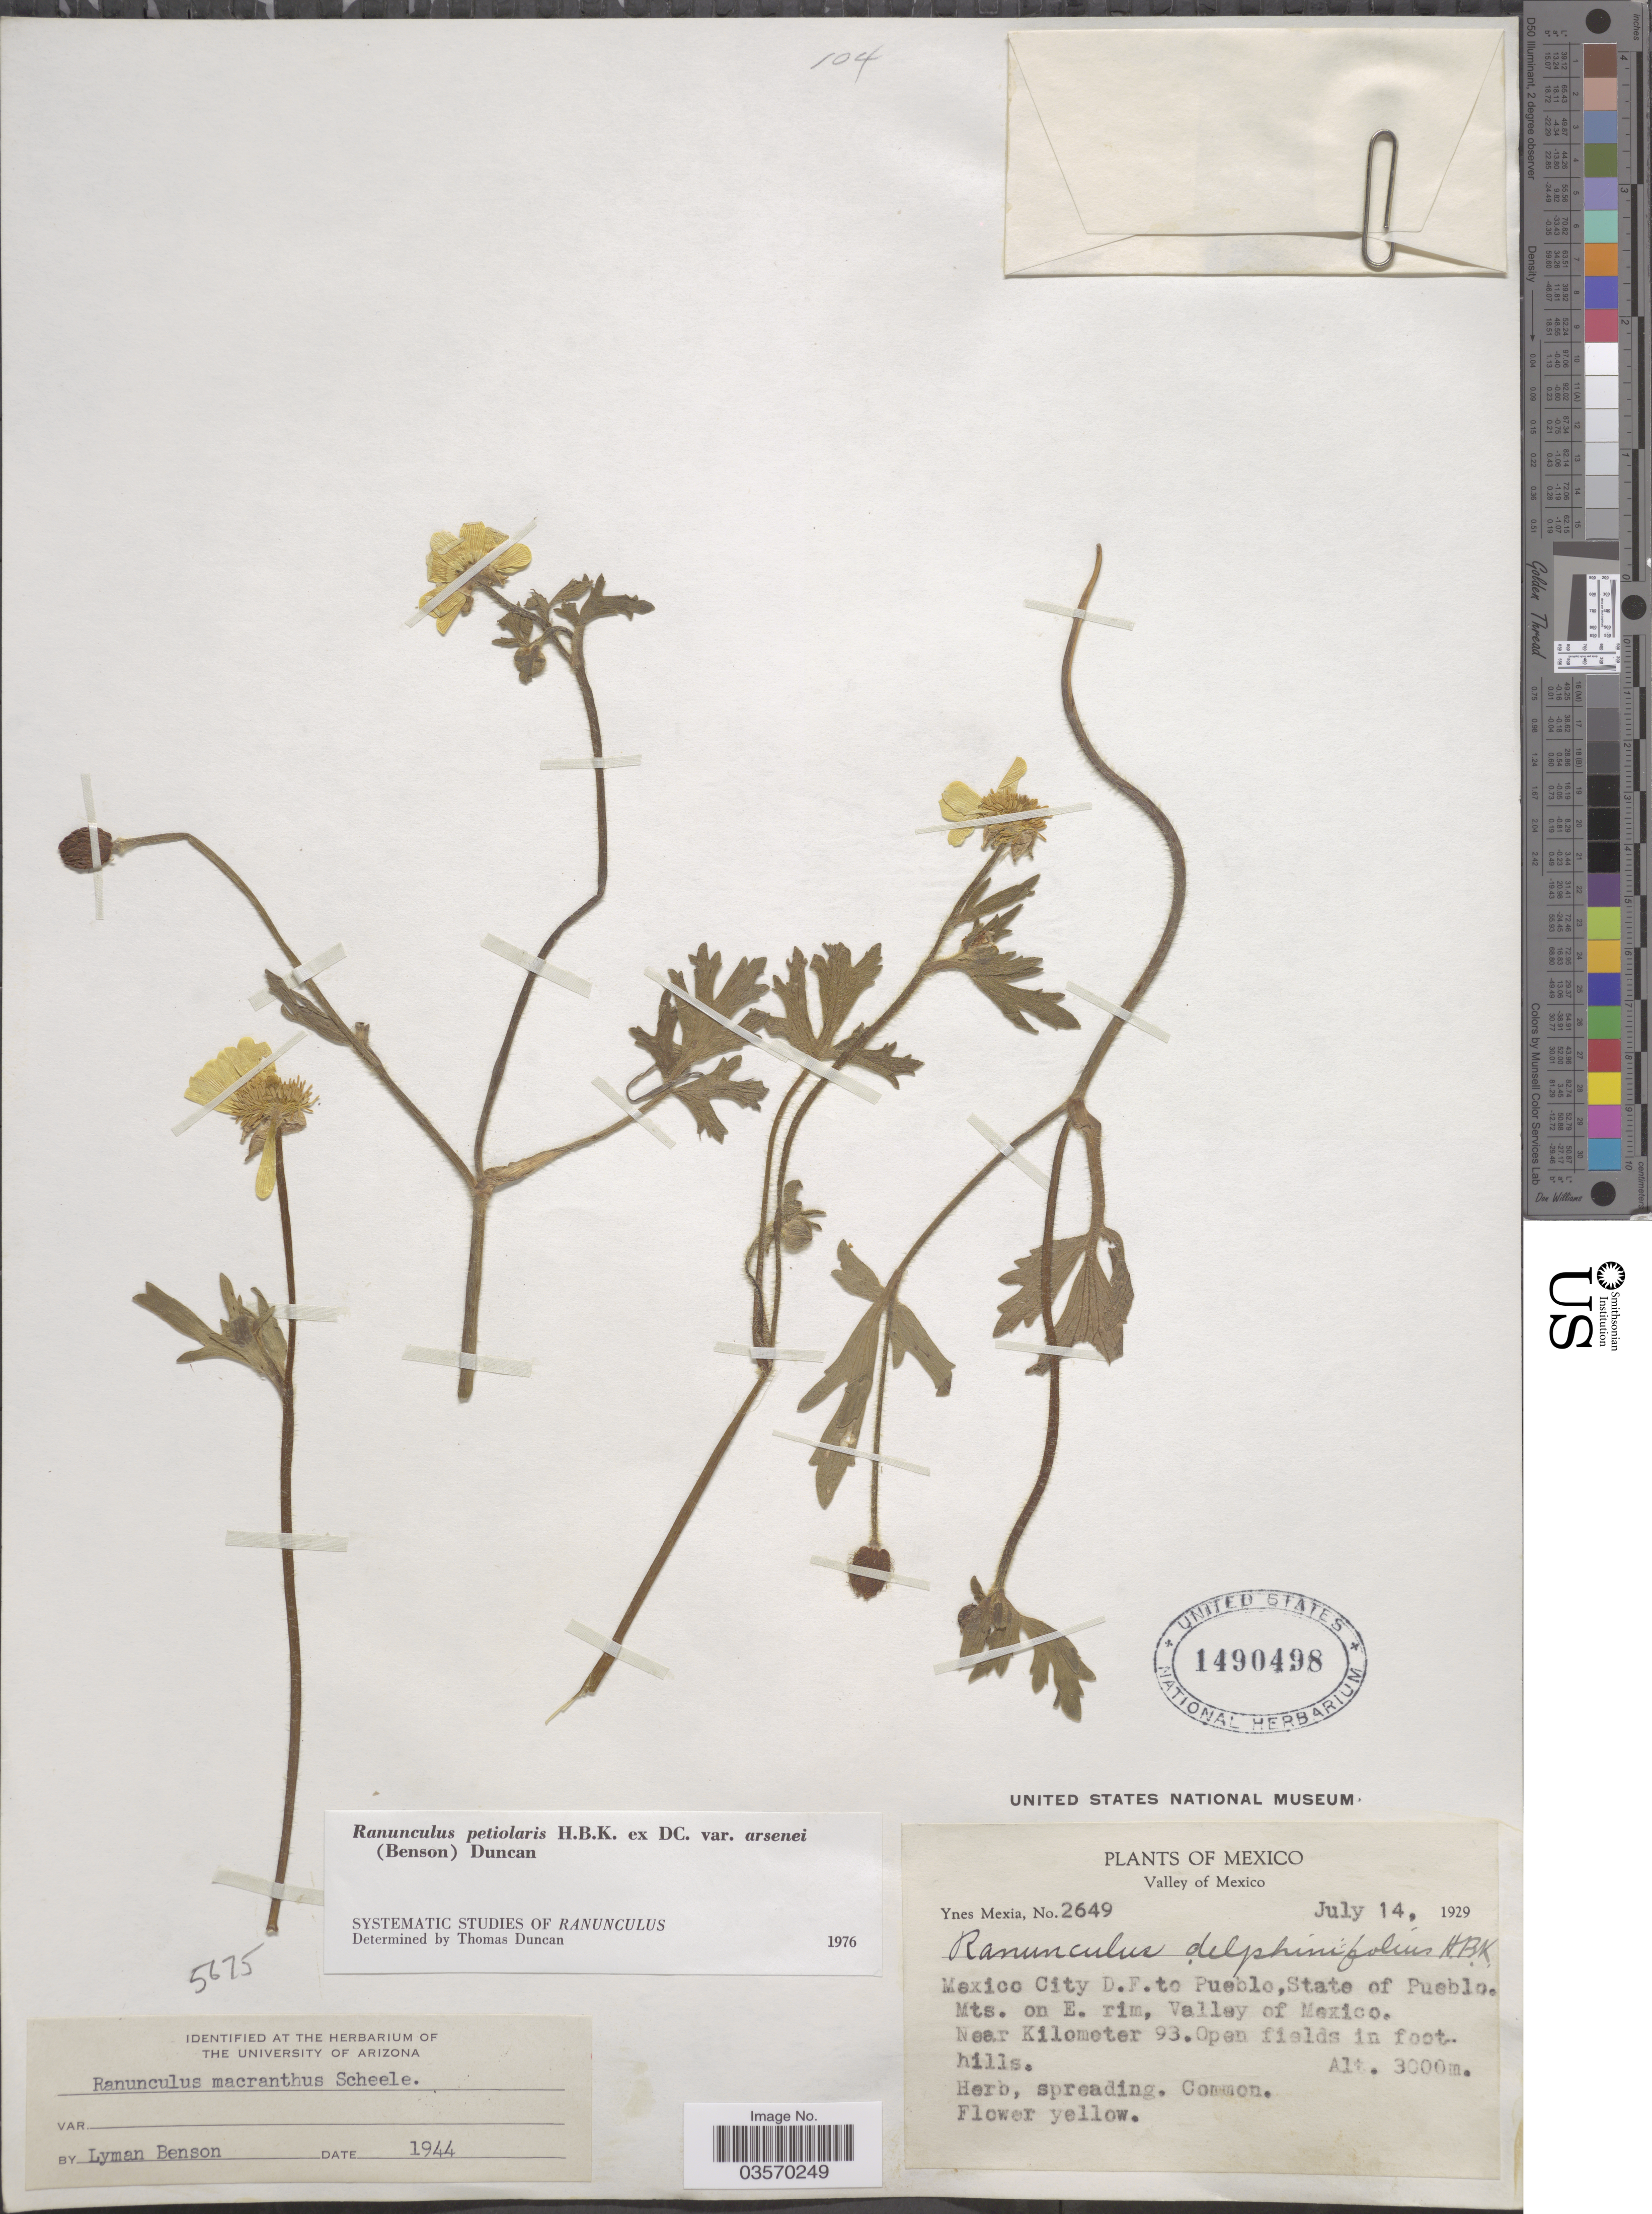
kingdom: Plantae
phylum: Tracheophyta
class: Magnoliopsida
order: Ranunculales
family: Ranunculaceae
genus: Ranunculus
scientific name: Ranunculus petiolaris var. arsenei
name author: (L.D. Benson) Duncan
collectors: Y. Mexia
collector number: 2649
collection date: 1929-07-14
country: Mexico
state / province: Puebla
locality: Valley of Mexico. Mexico City D.F. to Pueblo, State of Pueblo. Mts. on E. rim, Valley of Mexico. Near Kilometer 93.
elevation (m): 3000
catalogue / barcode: US 1490498